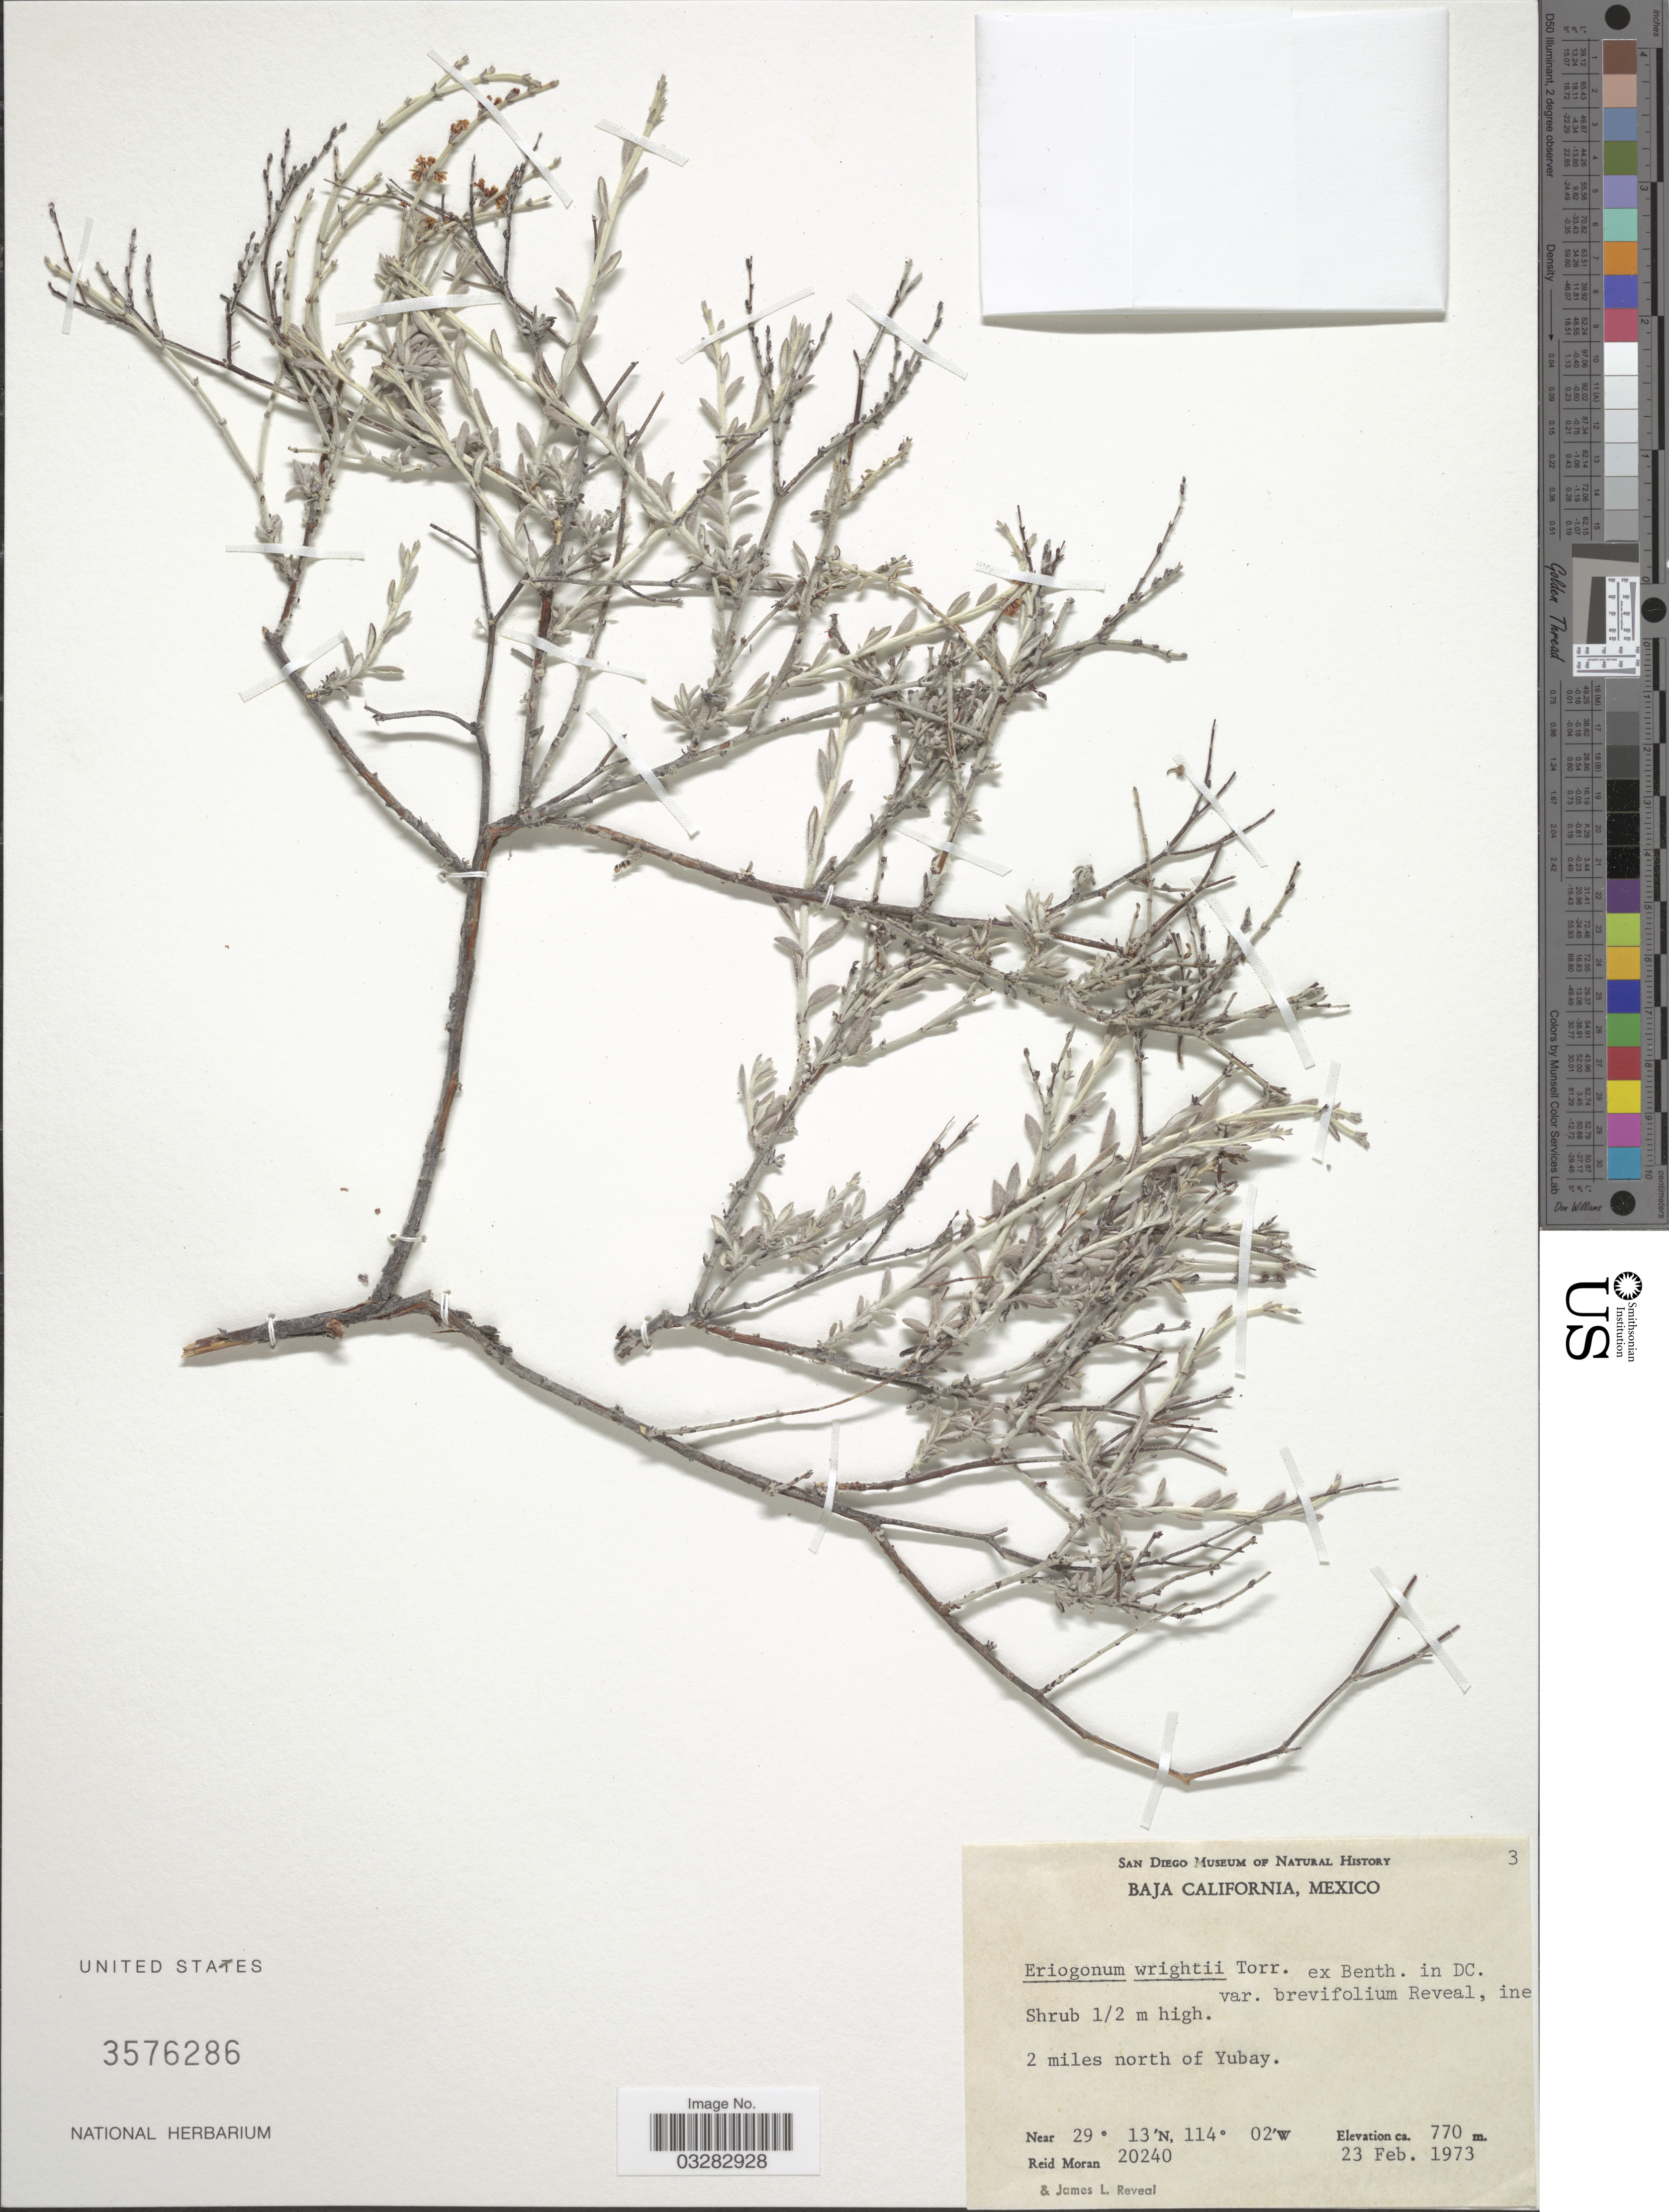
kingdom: Plantae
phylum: Tracheophyta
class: Magnoliopsida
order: Caryophyllales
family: Polygonaceae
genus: Eriogonum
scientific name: Eriogonum wrightii var. brevifolium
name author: Reveal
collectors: R. Moran & J. L. Reveal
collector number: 20240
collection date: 1973-02-23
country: Mexico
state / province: Baja California Norte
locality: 2 miles north of Yubay.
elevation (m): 770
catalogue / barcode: US 3576286